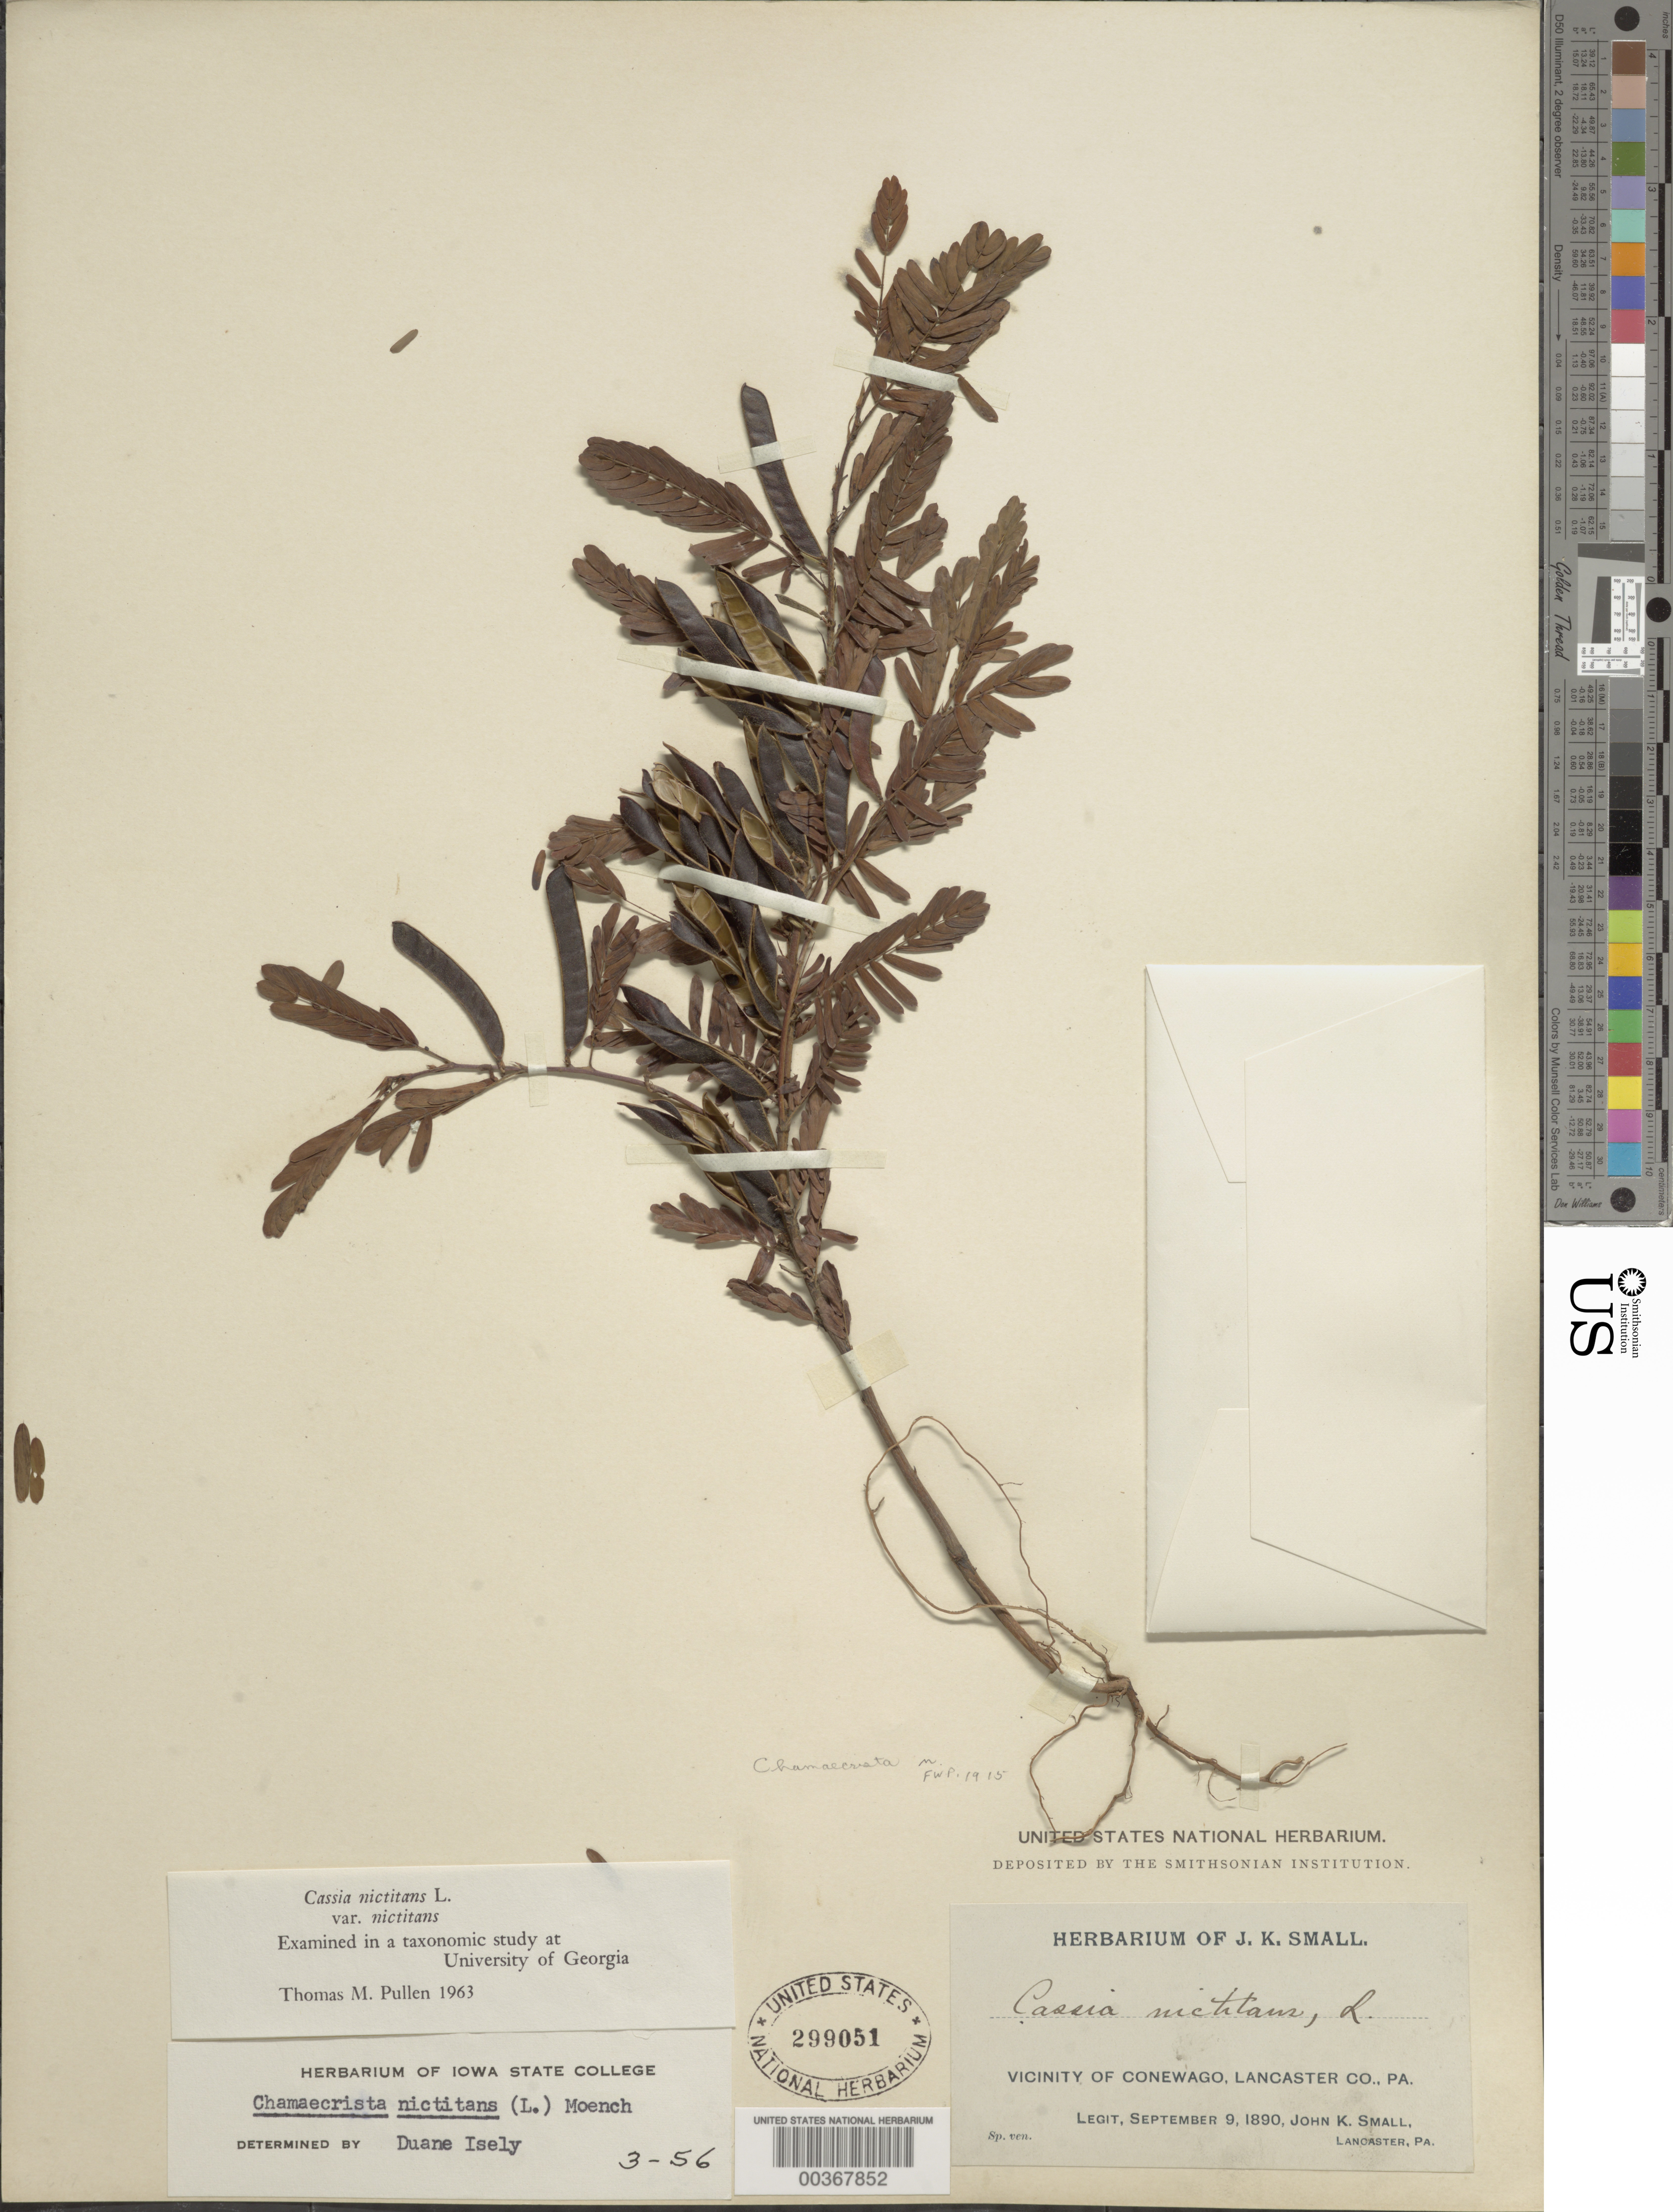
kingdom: Plantae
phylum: Tracheophyta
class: Magnoliopsida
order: Fabales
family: Fabaceae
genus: Chamaecrista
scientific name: Chamaecrista nictitans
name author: (L.) Moench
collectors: J. K. Small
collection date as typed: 09 Sep 1890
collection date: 1890-09-09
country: United States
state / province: Pennsylvania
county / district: Lancaster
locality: Vicinity of conewago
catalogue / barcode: US 299051